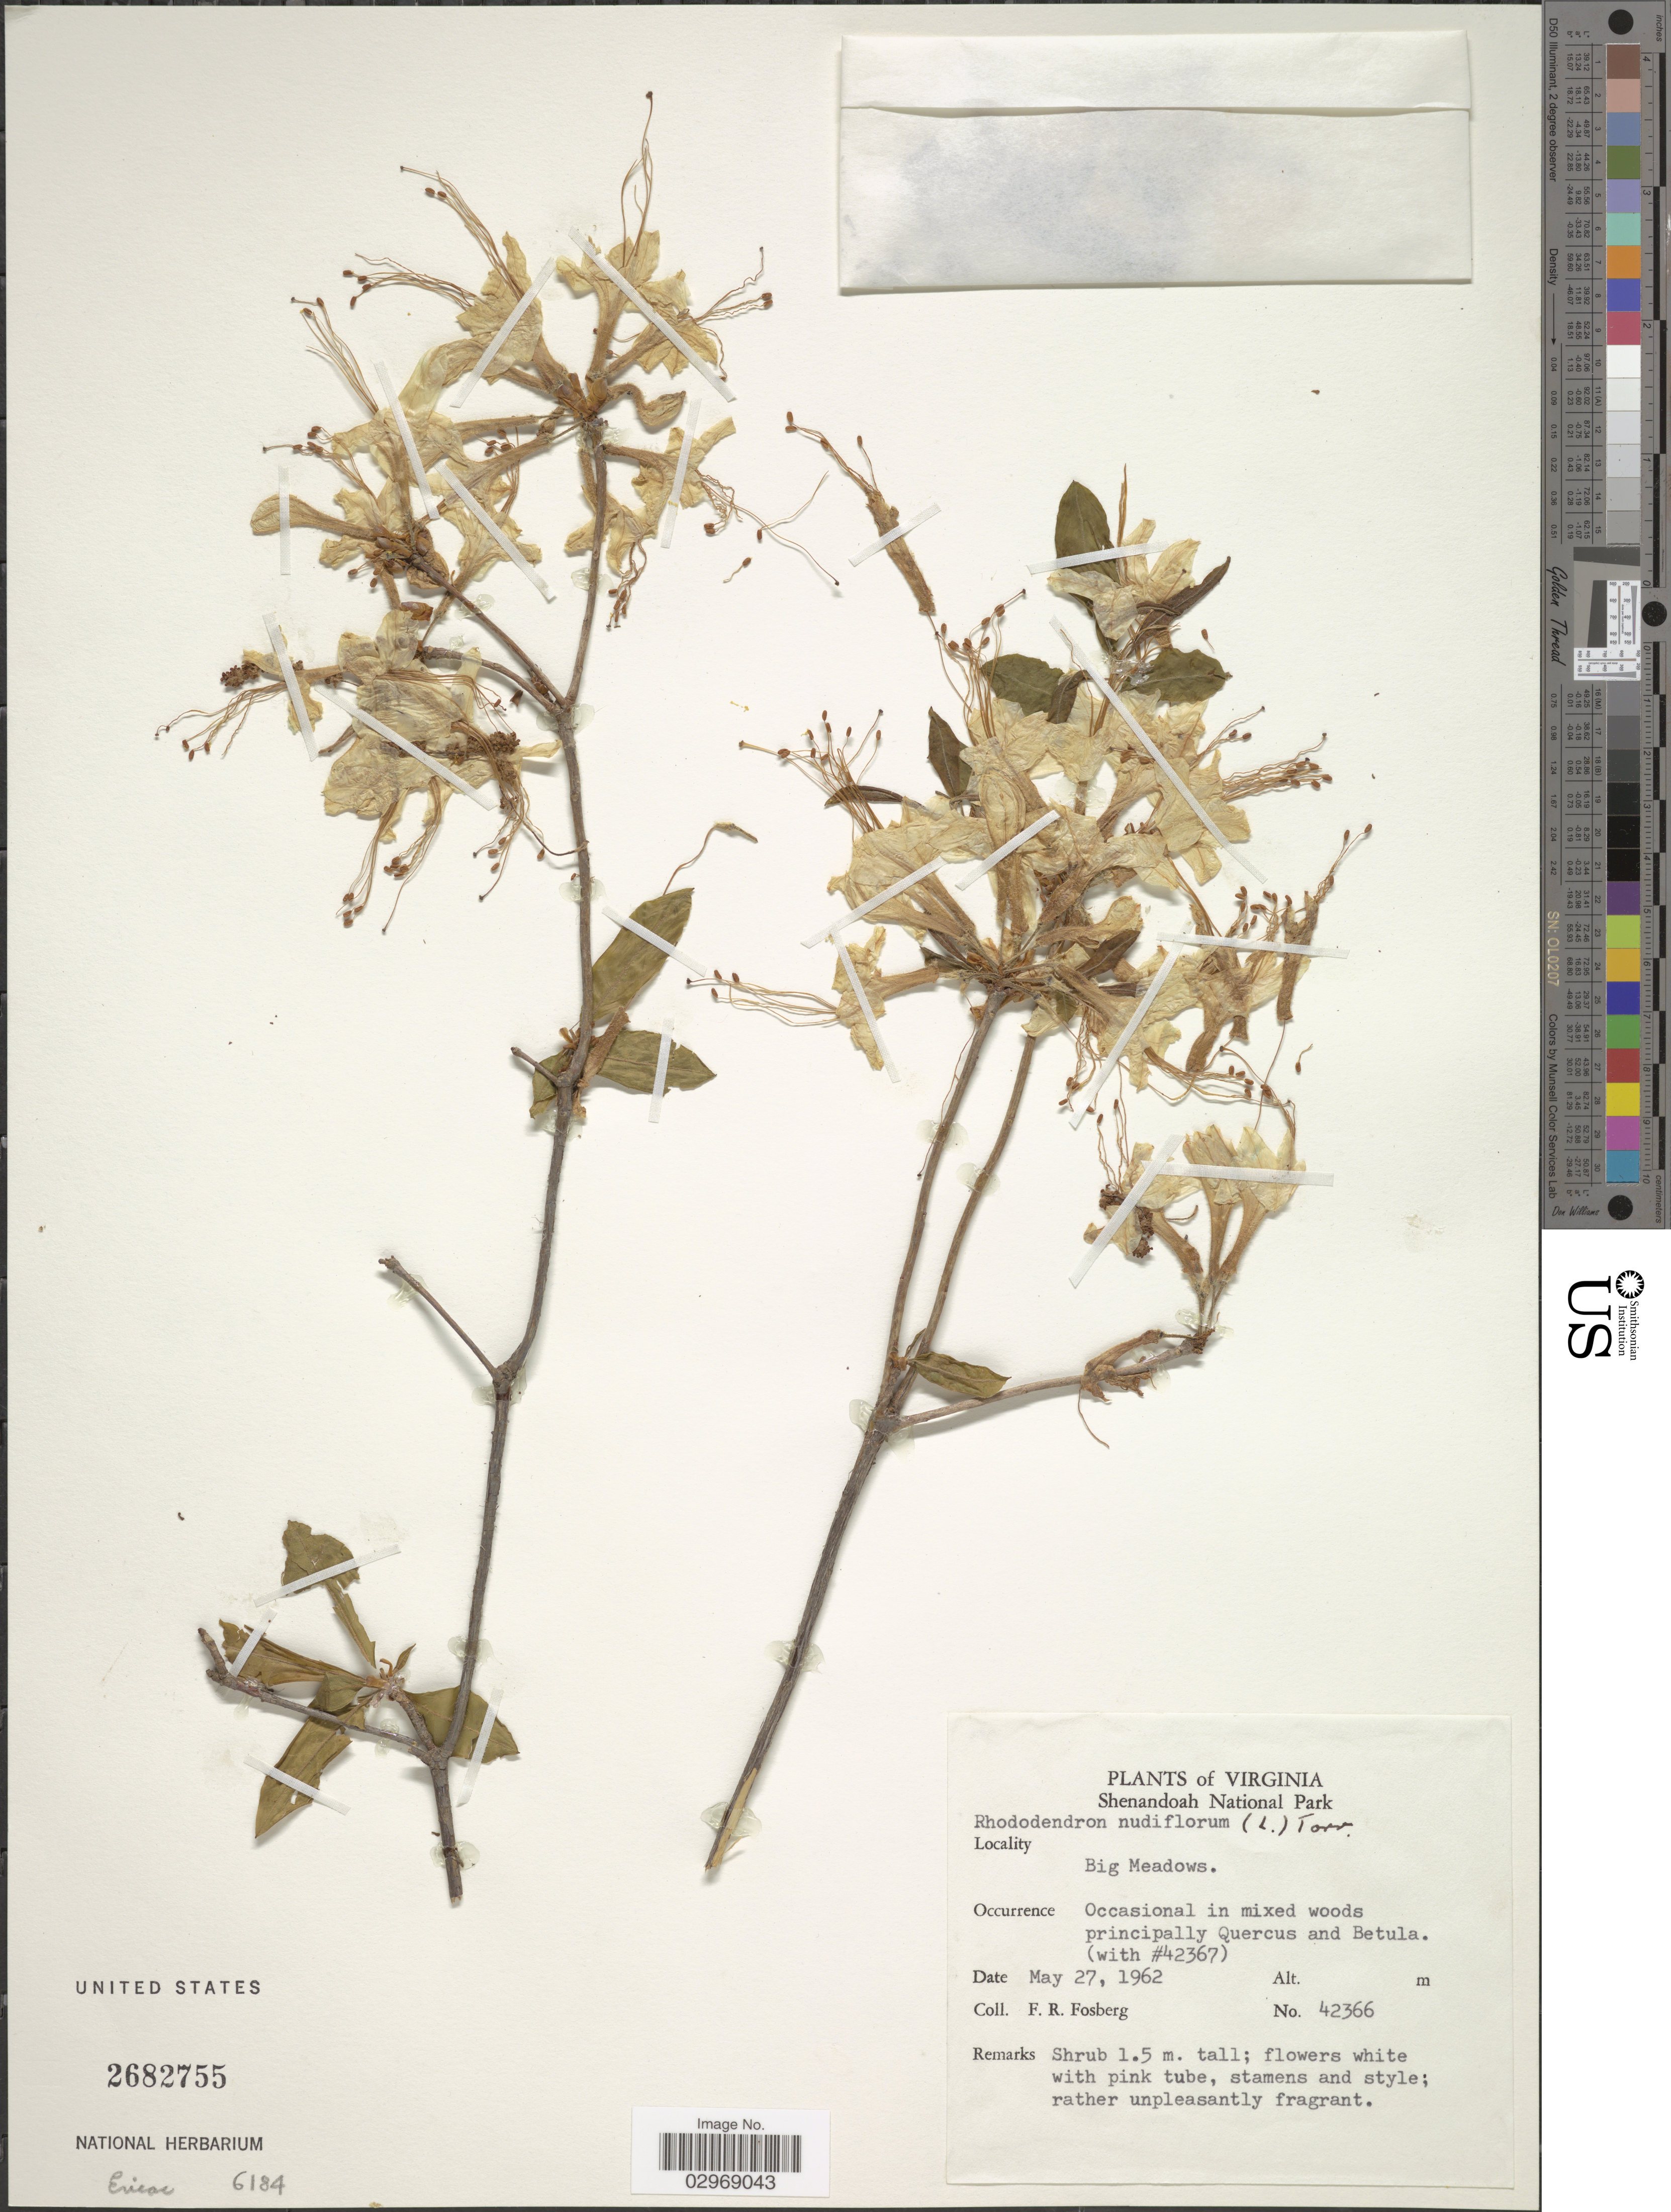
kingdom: Plantae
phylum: Tracheophyta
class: Magnoliopsida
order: Ericales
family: Ericaceae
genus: Rhododendron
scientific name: Rhododendron nudiflorum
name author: Torr.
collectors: F. R. Fosberg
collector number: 42366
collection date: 1962-05-27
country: United States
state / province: Virginia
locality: Shenandoah National Park. Big Meadows.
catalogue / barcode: US 2682755